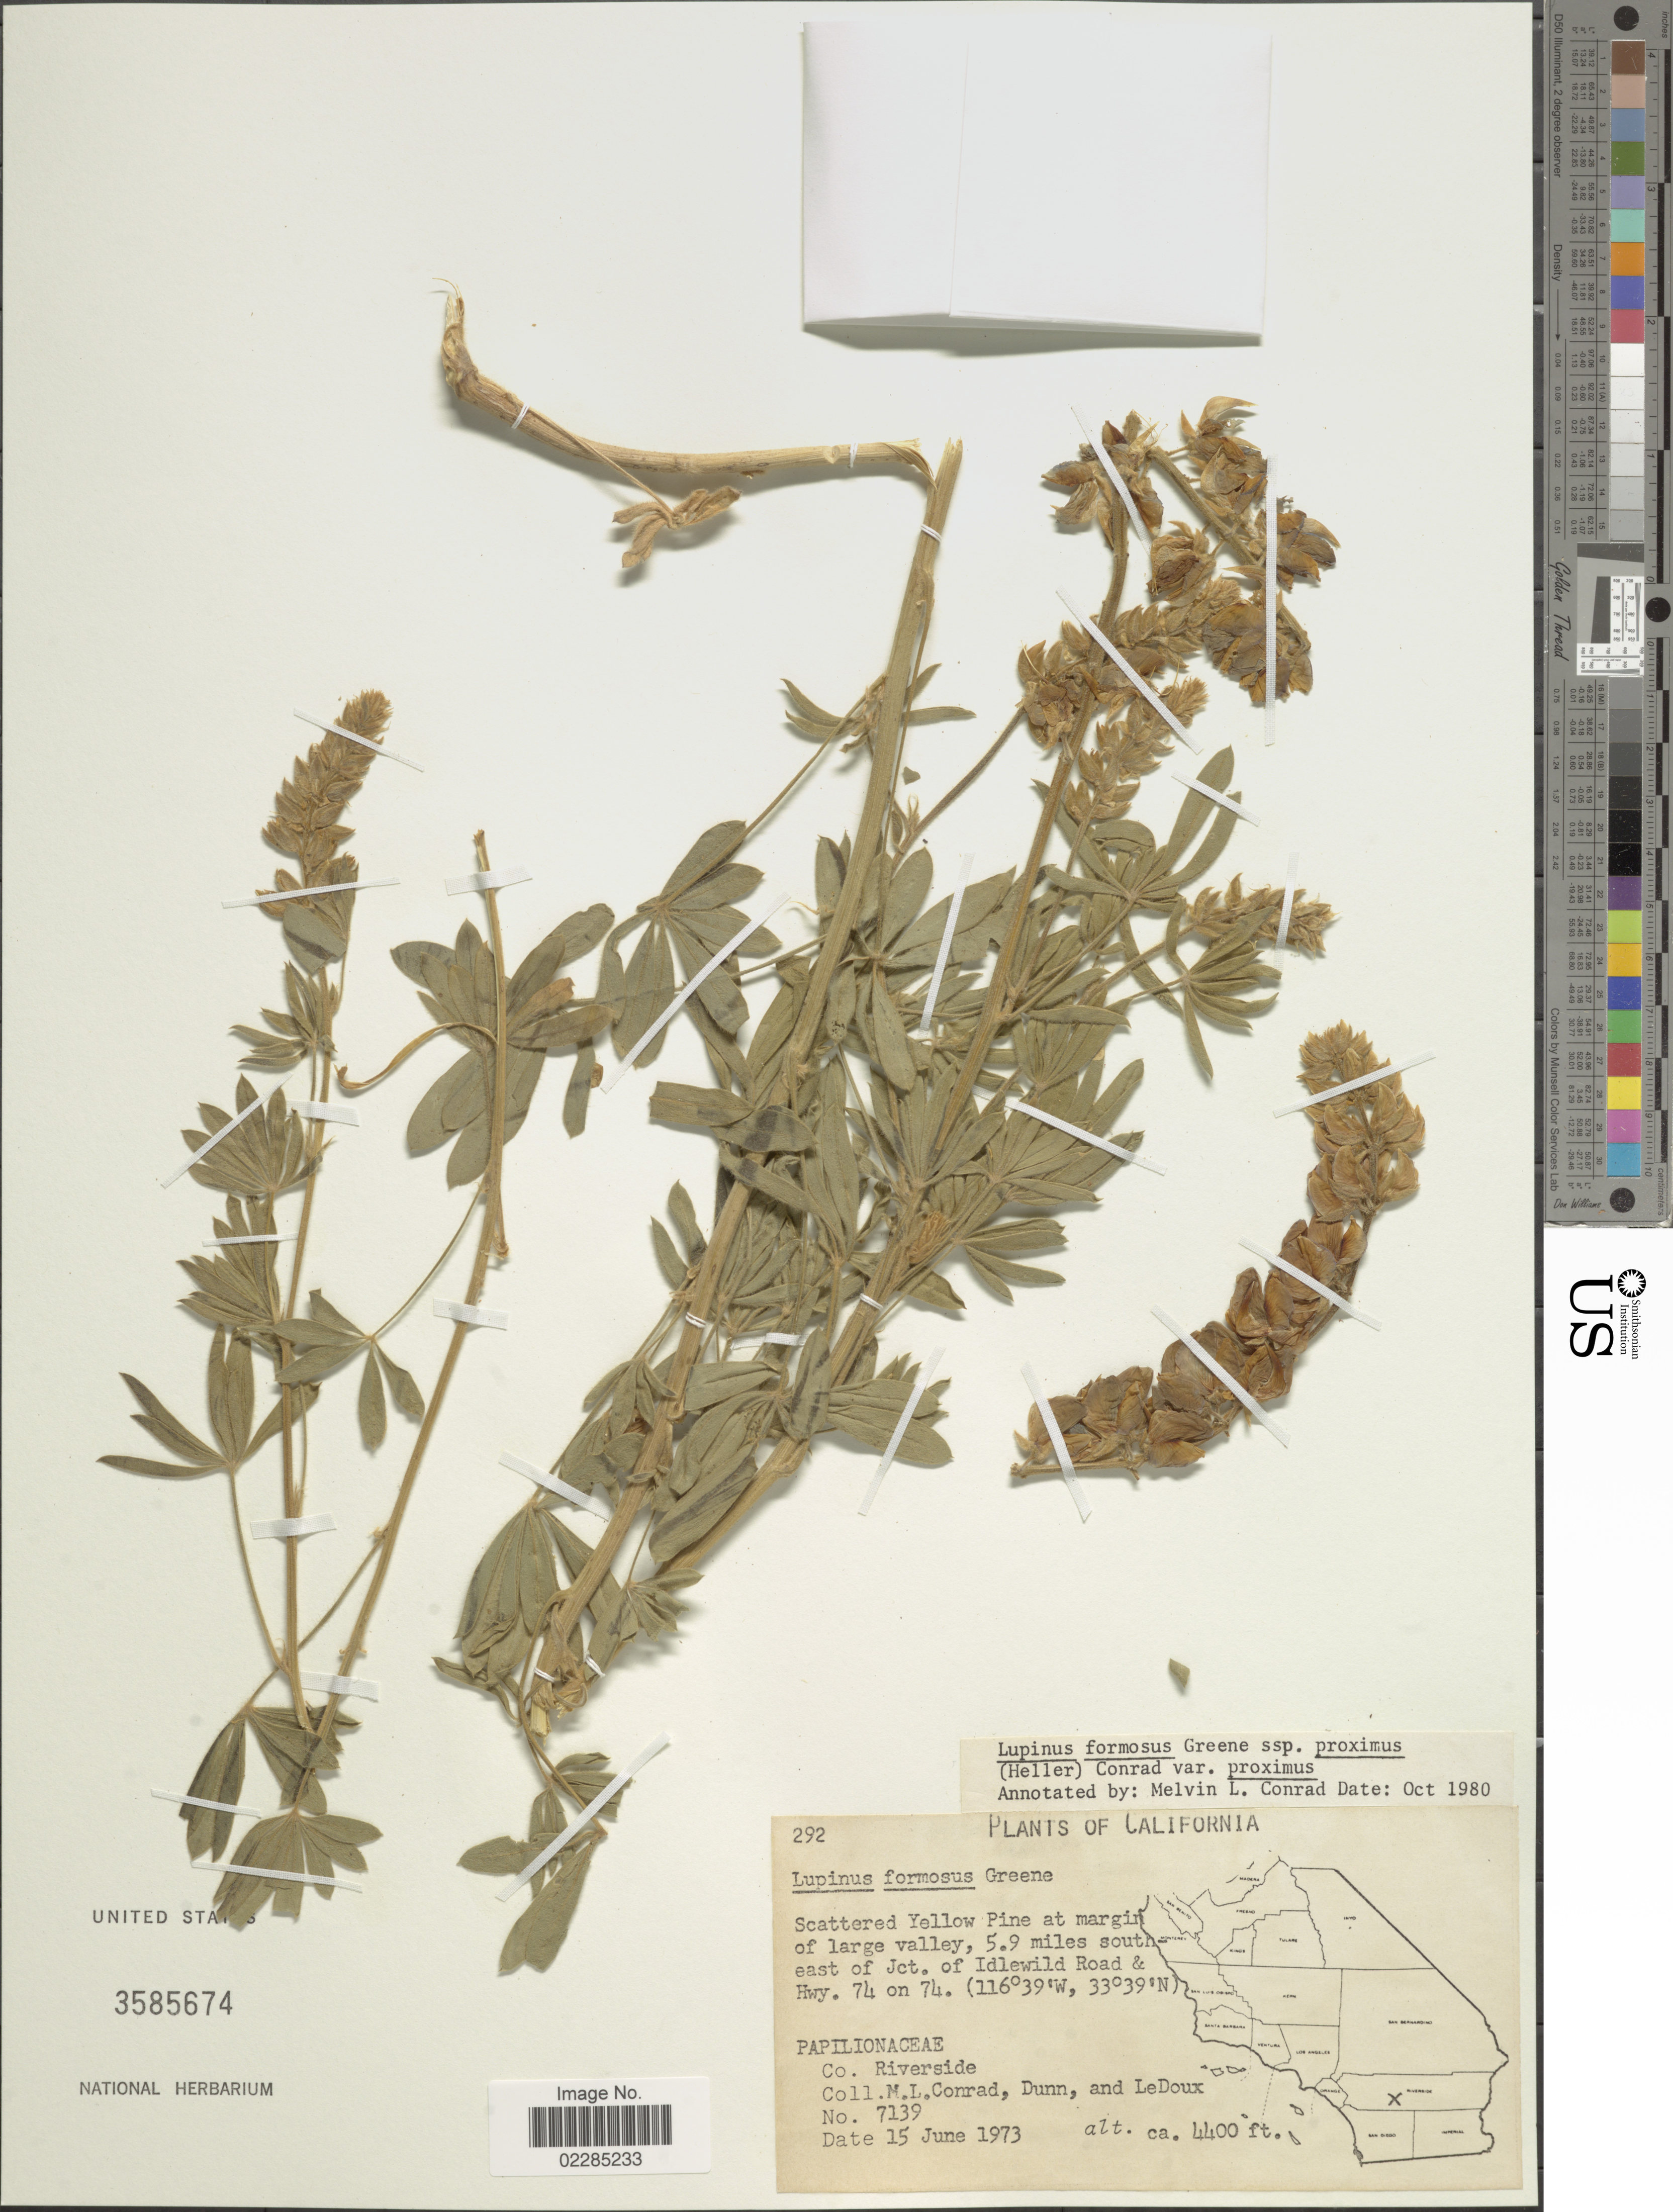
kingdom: Plantae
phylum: Tracheophyta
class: Magnoliopsida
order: Fabales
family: Fabaceae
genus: Lupinus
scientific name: Lupinus formosus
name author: Greene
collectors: M. Conrad, Dunn, -- & -. Ledoux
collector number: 7139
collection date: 1973-06-15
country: United States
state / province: California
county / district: Riverside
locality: Scattered Yellow Pine at margin of large valley, 5.9 miles south- east of Jct. Idlewild Road & Hwy. 74 on 74. Co. Riverside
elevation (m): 1341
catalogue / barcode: US 3585674